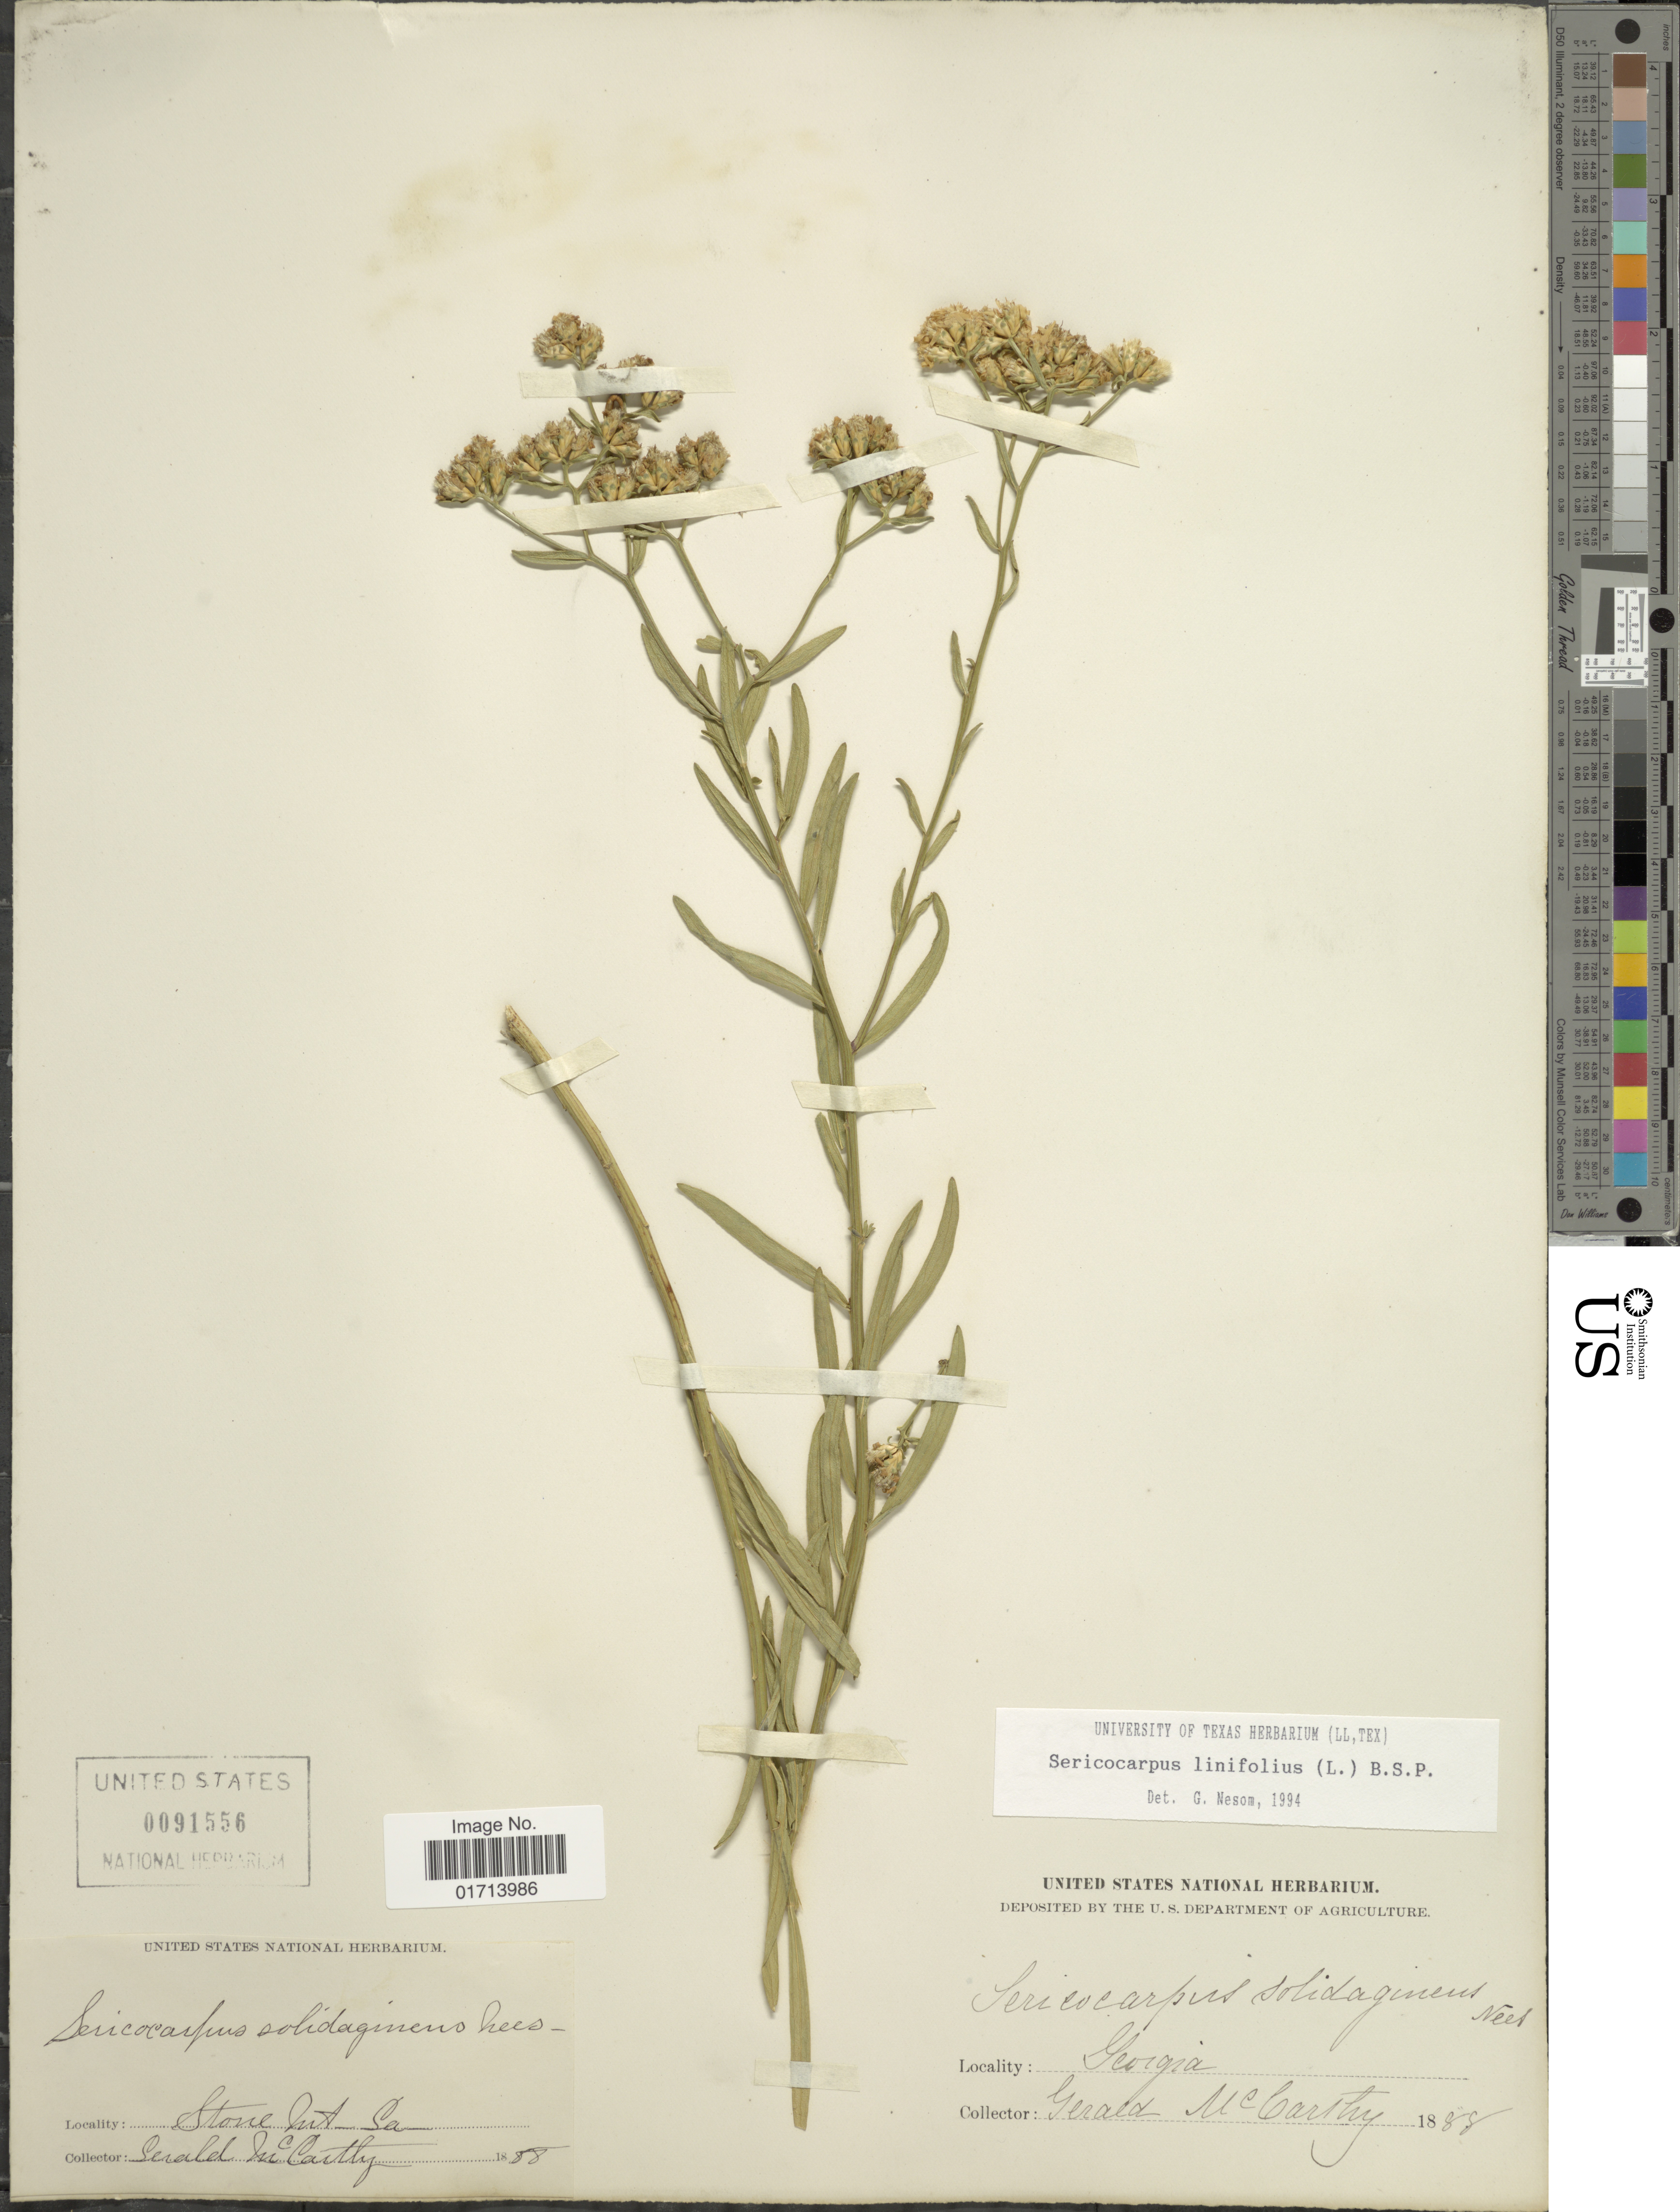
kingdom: Plantae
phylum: Tracheophyta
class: Magnoliopsida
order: Asterales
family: Asteraceae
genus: Sericocarpus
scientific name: Sericocarpus linifolius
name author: (L.) Britton, Stearns & Poggenb.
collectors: M. McCarthy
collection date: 1888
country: United States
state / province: Georgia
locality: Stone Mt. Ga.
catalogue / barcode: US 91556